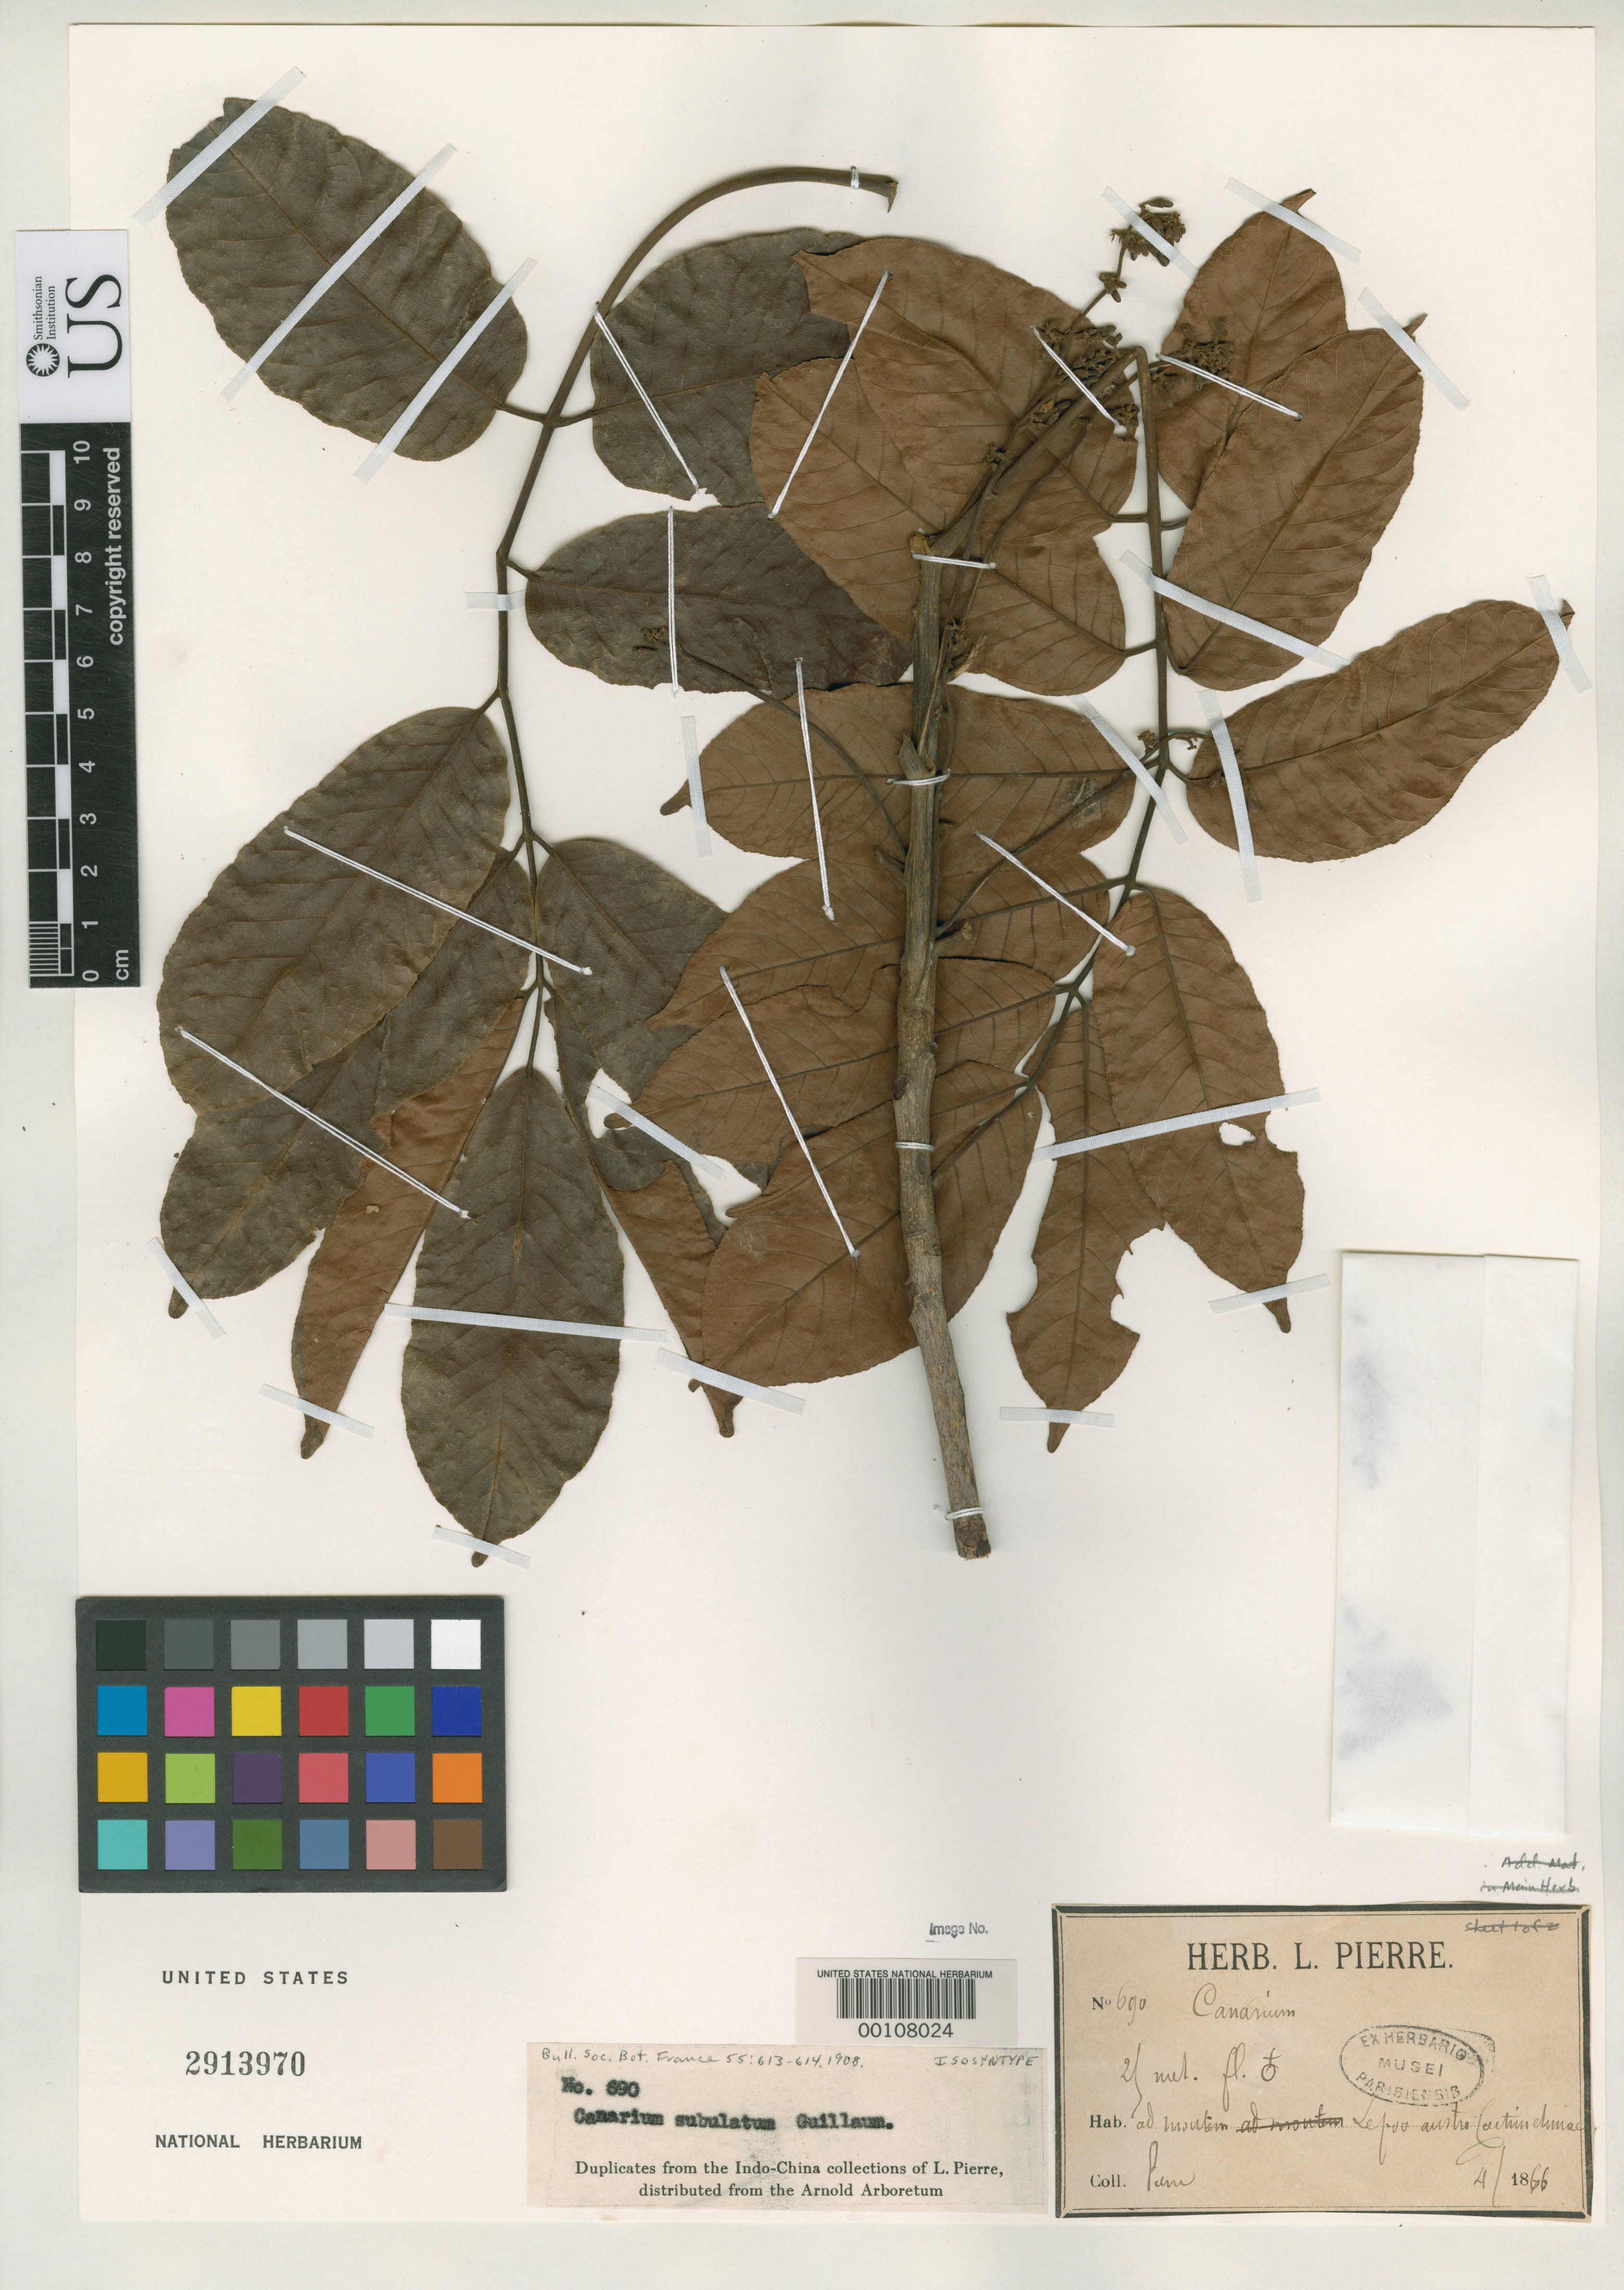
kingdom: Plantae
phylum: Tracheophyta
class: Magnoliopsida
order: Sapindales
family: Burseraceae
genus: Canarium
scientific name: Canarium subulatum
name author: Guillaumin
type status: Isosyntype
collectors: J. Pierre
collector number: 690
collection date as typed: Apr 1866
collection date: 1866-04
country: Vietnam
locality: Mt. Lepoo.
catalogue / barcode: US 2913970